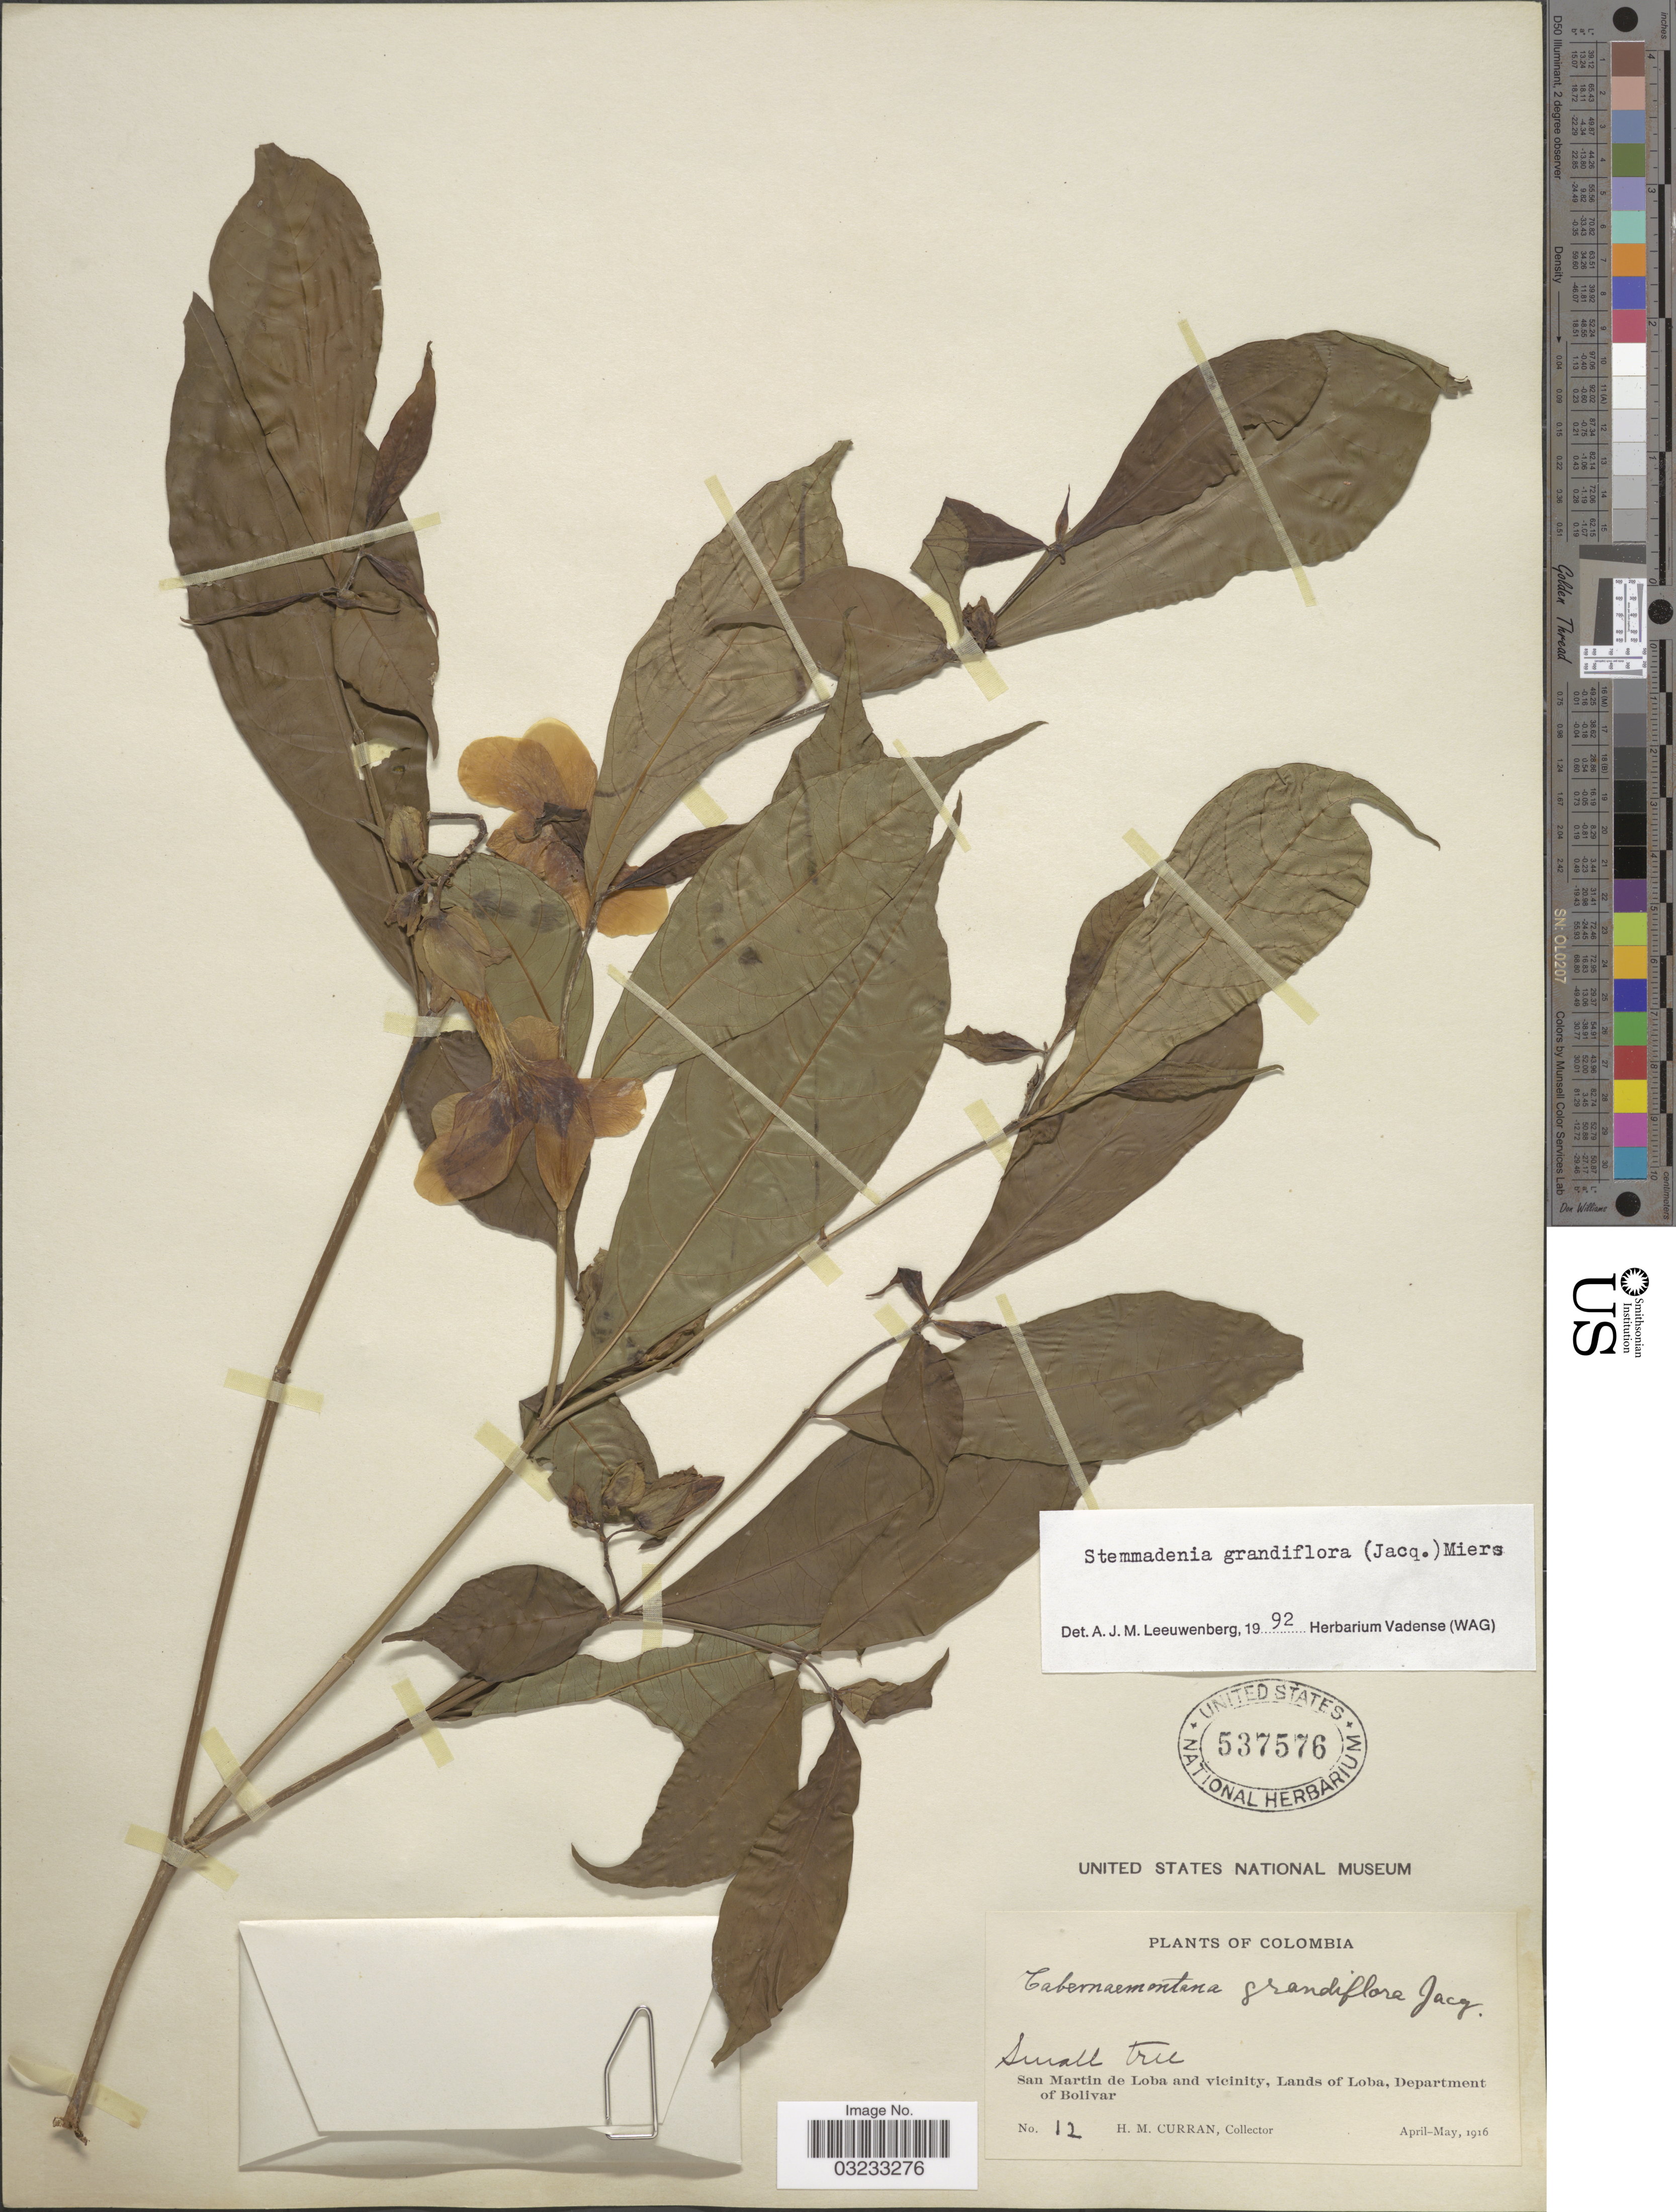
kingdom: Plantae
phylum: Tracheophyta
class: Magnoliopsida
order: Gentianales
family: Apocynaceae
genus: Stemmadenia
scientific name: Stemmadenia grandiflora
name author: (Jacq.) Miers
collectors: H. M. Curran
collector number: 12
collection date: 1916-04/1916-05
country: Colombia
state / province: Bolívar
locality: San Martin de Loba and vicinity, Lands of Loba, Department of Bolivar.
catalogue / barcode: US 537576